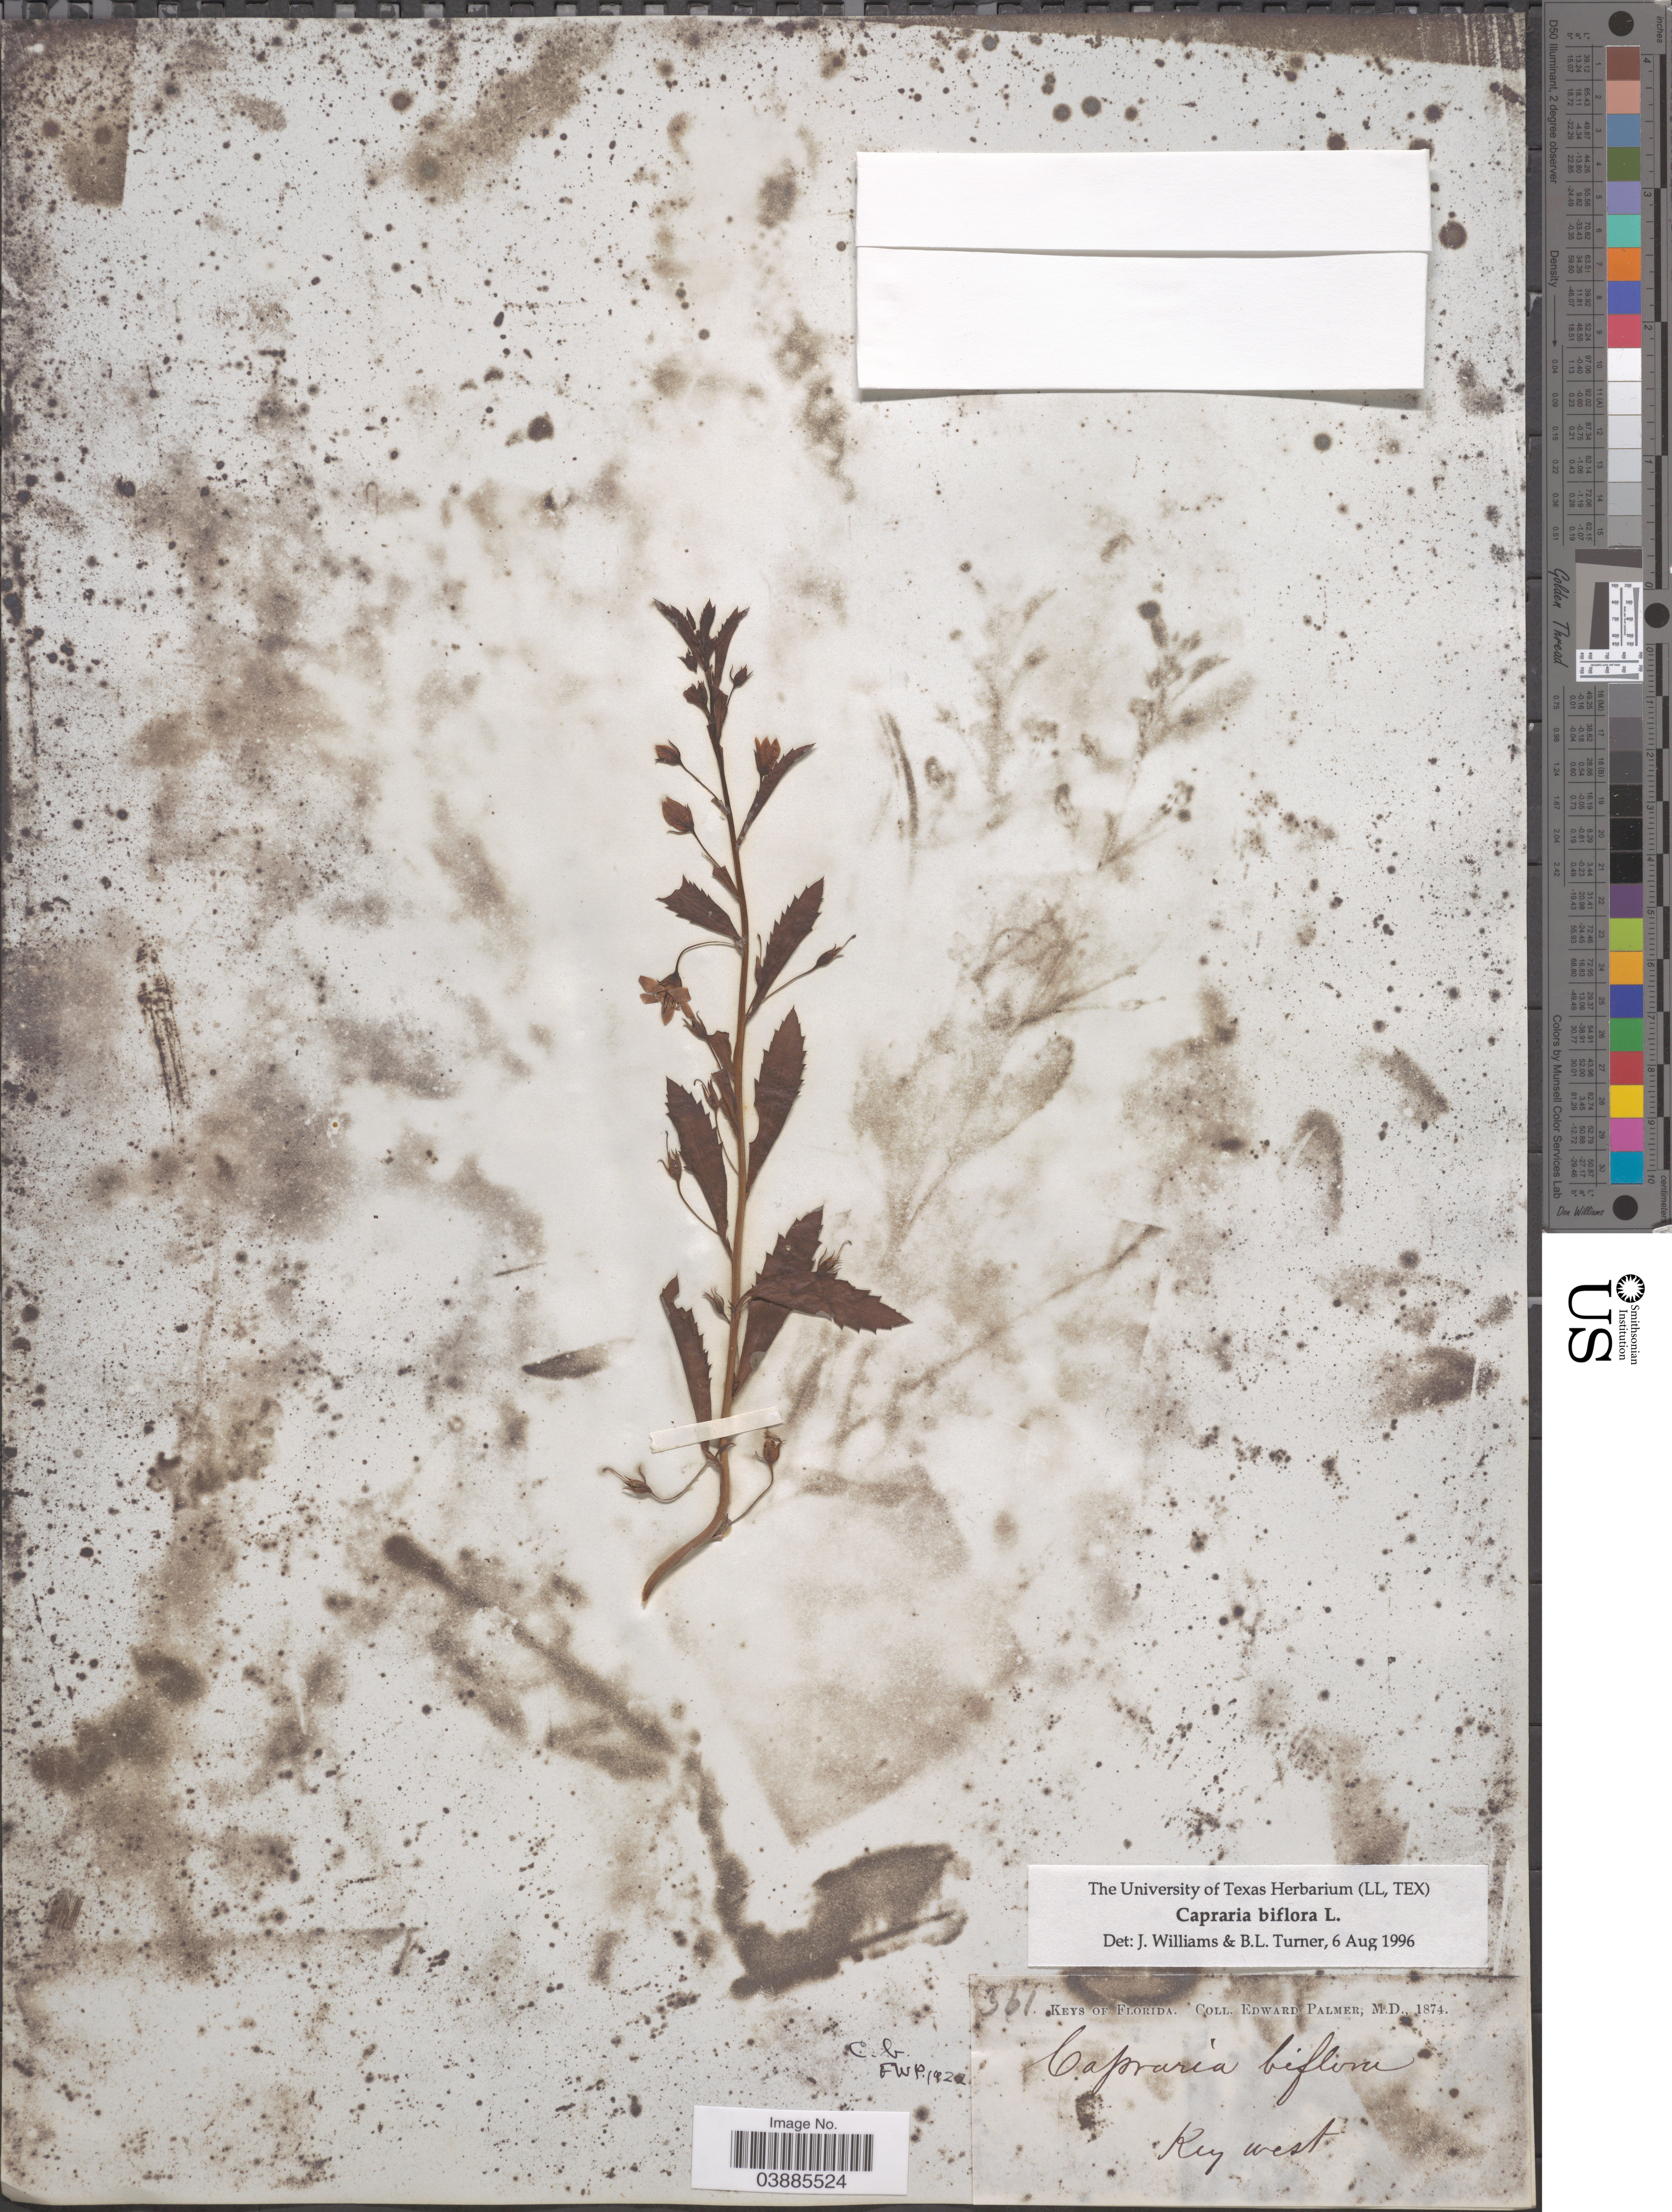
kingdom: Plantae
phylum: Tracheophyta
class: Magnoliopsida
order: Lamiales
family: Scrophulariaceae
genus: Capraria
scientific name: Capraria biflora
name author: L.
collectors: E. Palmer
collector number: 361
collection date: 1874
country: United States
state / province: Florida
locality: Key west.